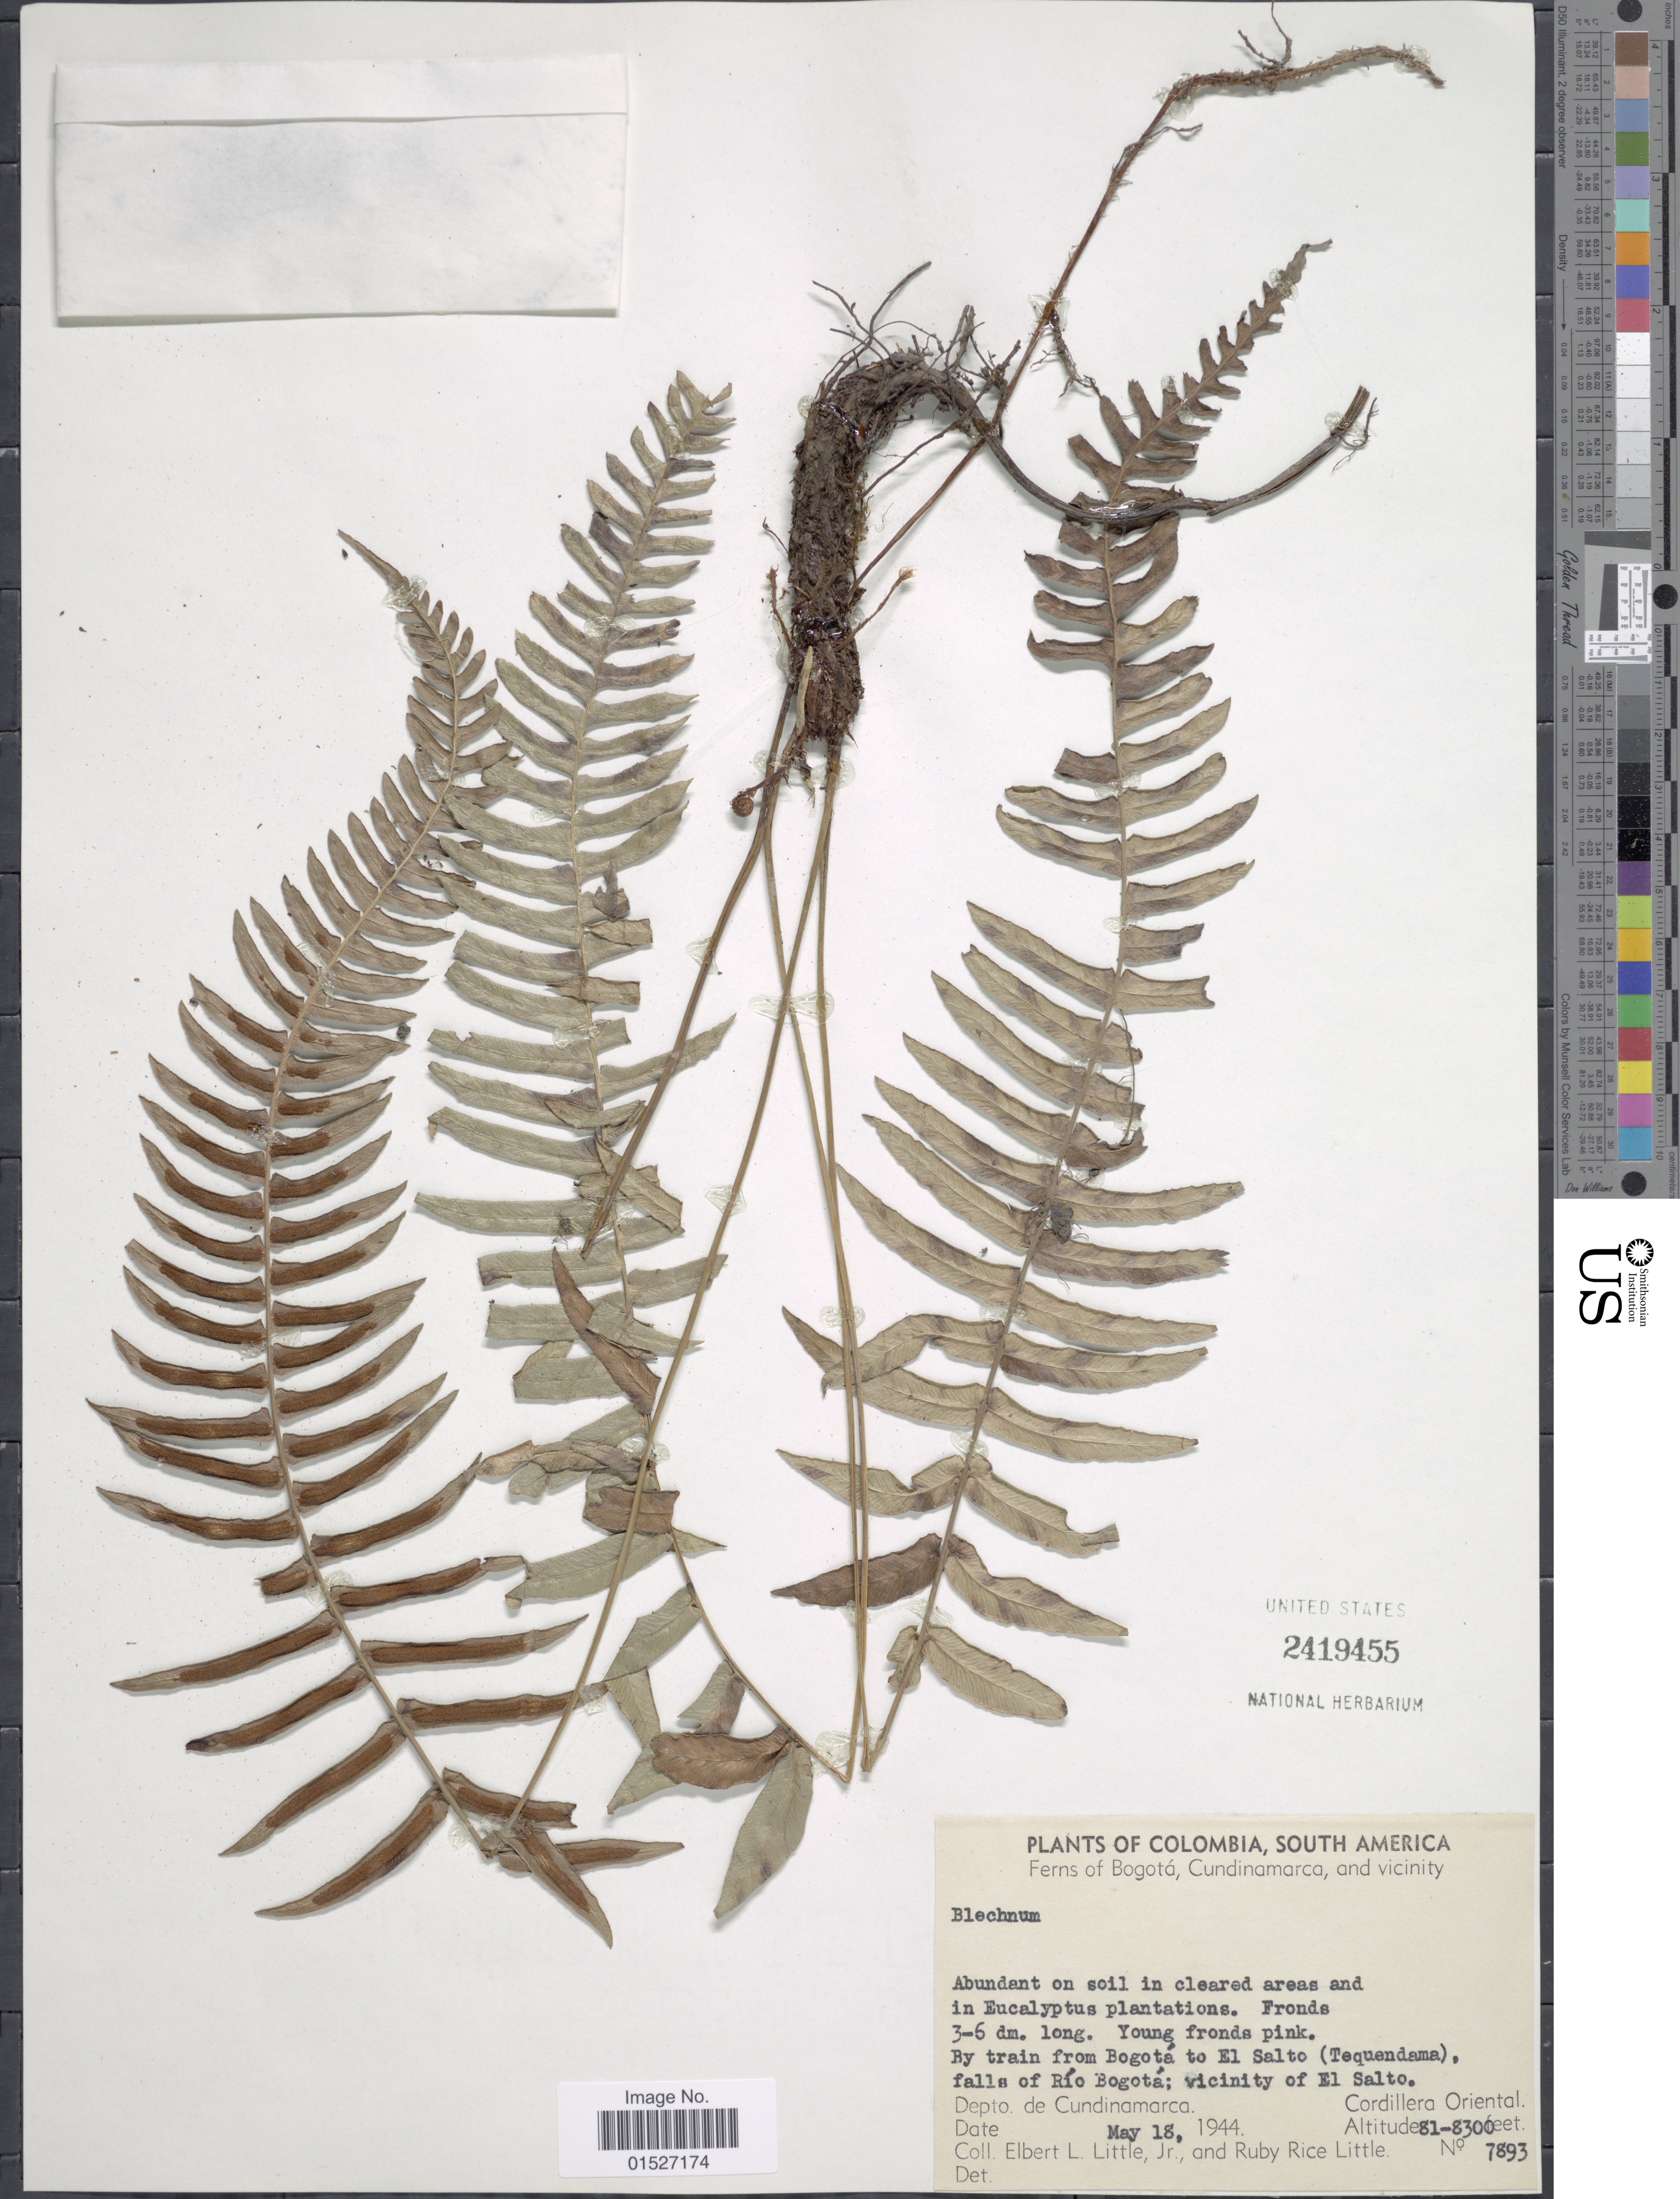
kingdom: Plantae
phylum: Tracheophyta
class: Polypodiopsida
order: Polypodiales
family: Blechnaceae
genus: Blechnum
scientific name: Blechnum sp.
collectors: E. L. Little & R. R. Little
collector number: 7893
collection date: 1944-05-18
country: Colombia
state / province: Cundinamarca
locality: Ferns of Bogota, Cundinamarca, and vicinity. By train from Bogota to El Salto (Tequendama), falls of Rio Bogota; vicinity of El Salto. Cordillera Oriental. Depto. de Cundinamarca.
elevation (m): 2469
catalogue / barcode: US 2419455